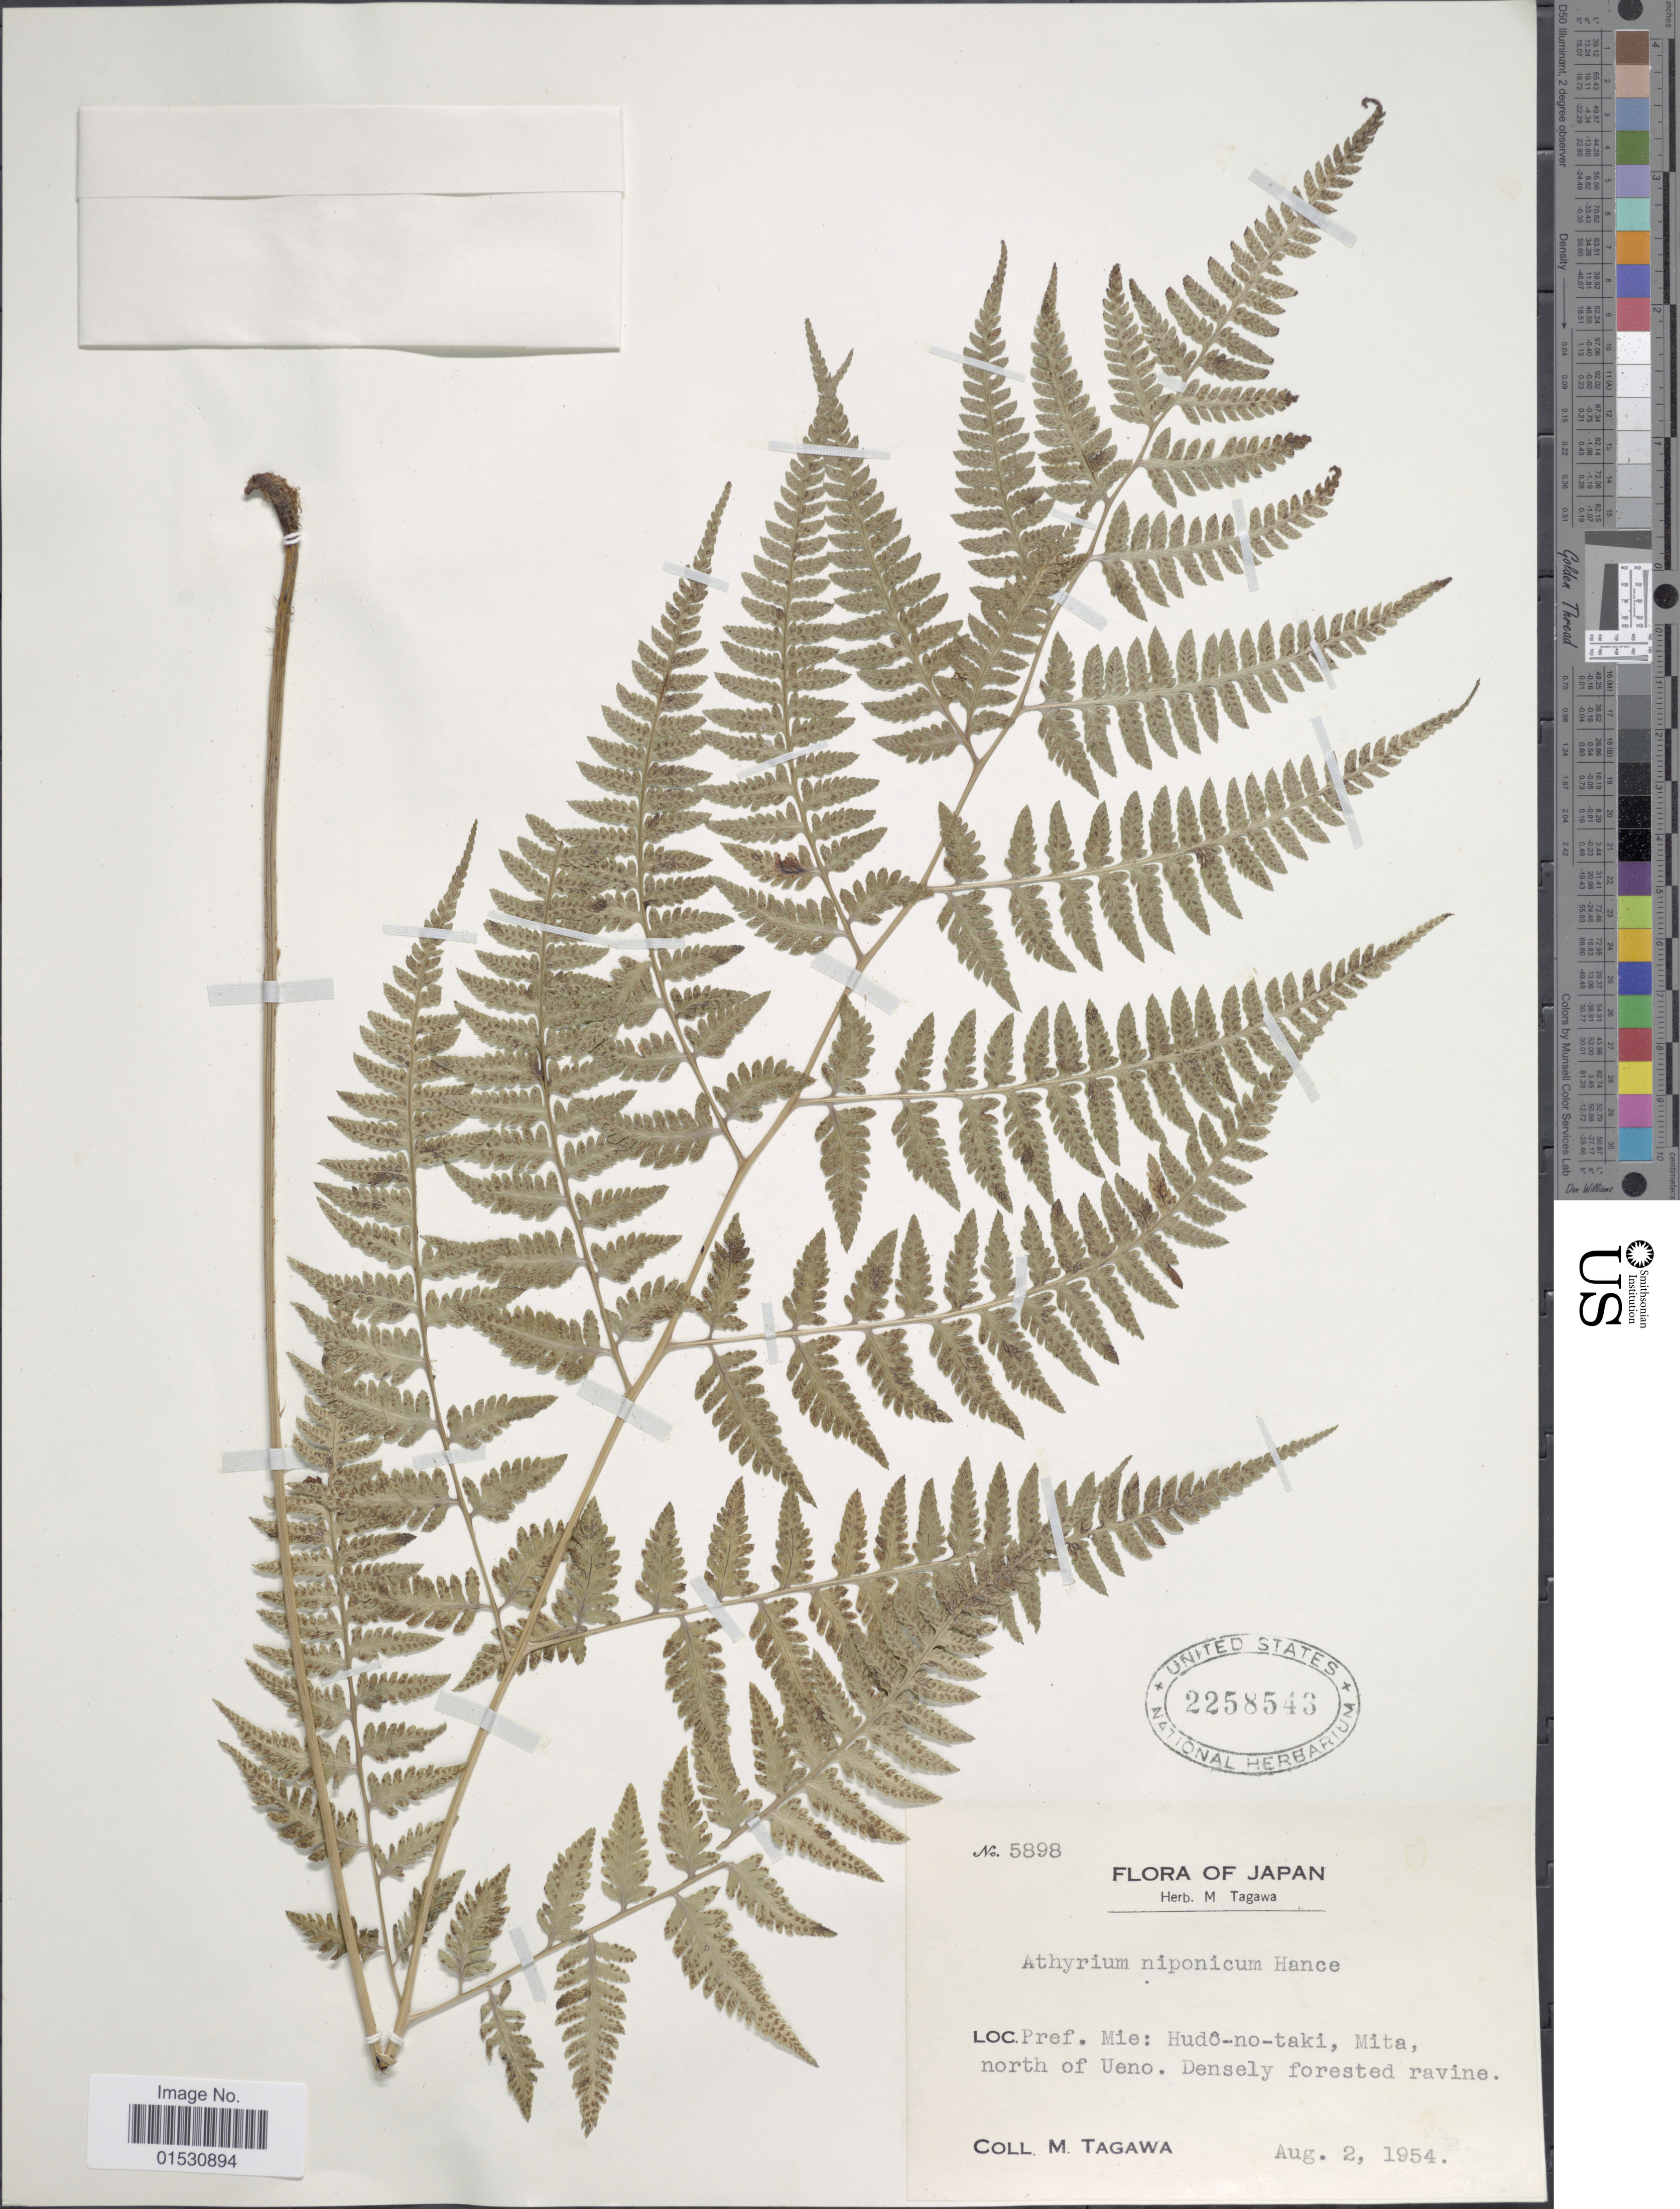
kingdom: Plantae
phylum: Tracheophyta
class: Polypodiopsida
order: Polypodiales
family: Athyriaceae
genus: Athyrium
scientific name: Athyrium nipponicum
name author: (Mett.) Hance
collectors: M. Tagawa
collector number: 5898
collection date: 1954-08-02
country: Japan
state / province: Mie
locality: Pref. Mie: Hudo-no-taki, Mita, north of Ueno.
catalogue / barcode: US 2258543